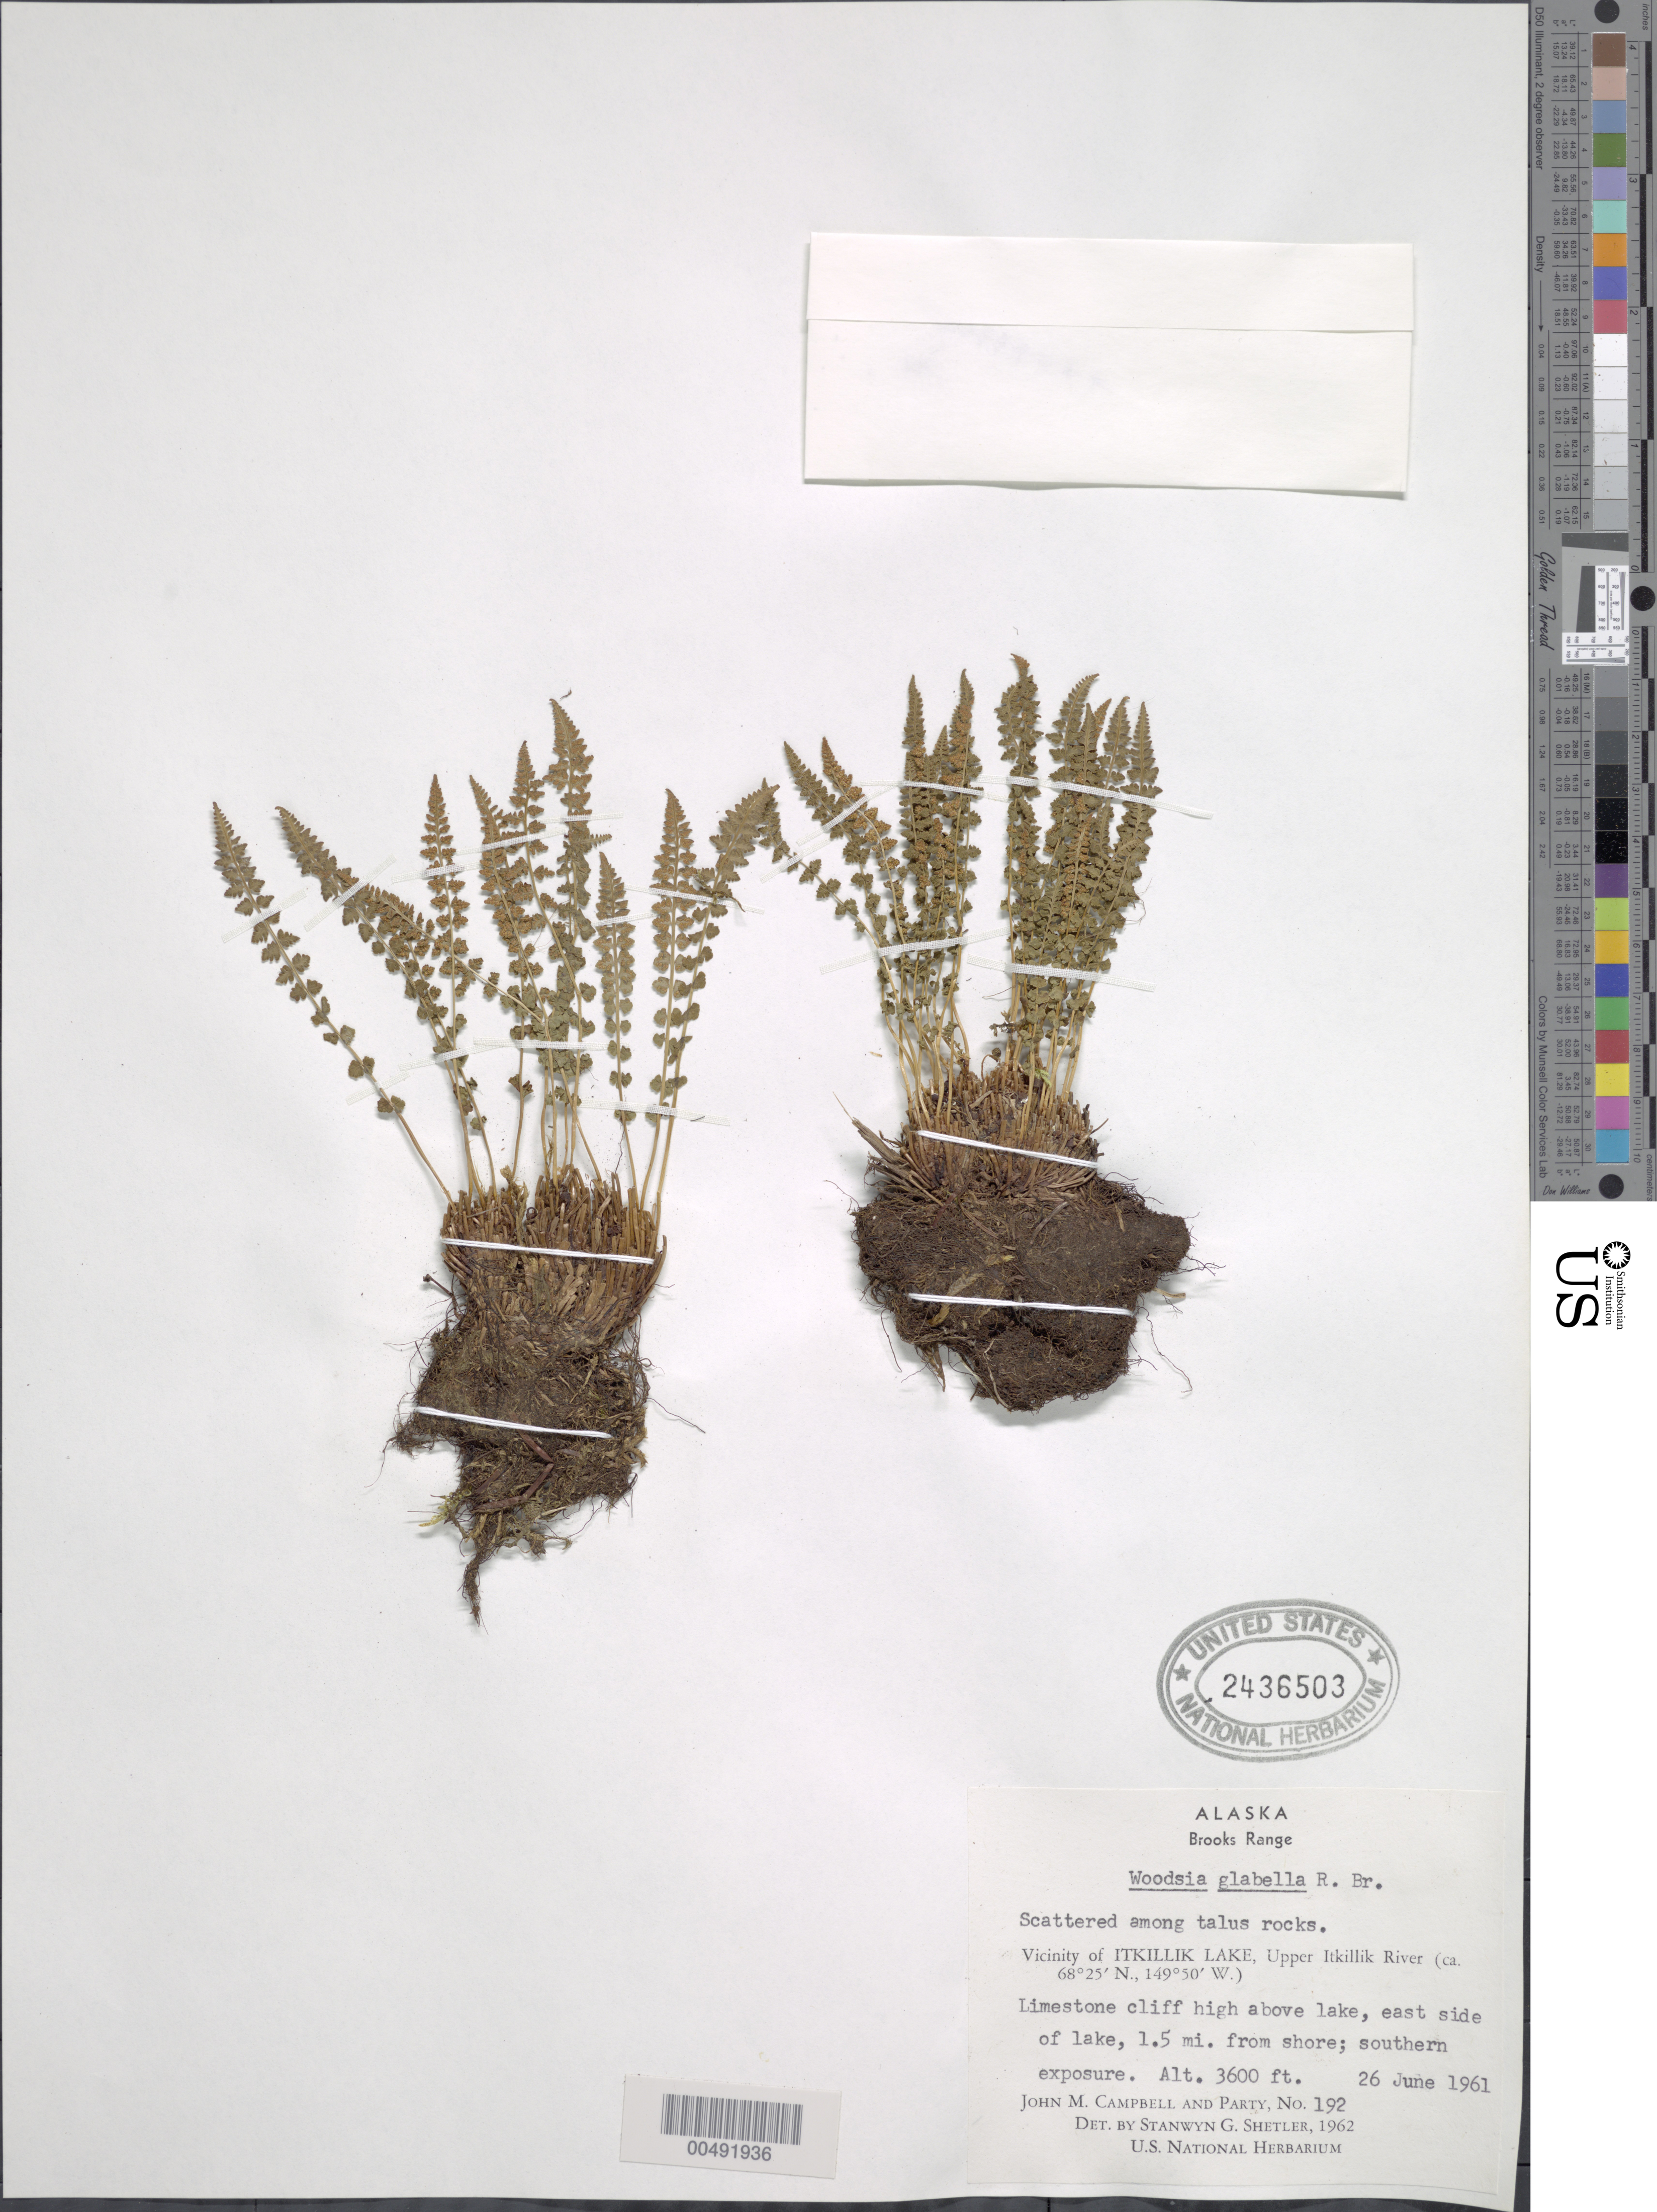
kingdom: Plantae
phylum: Tracheophyta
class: Polypodiopsida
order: Polypodiales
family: Woodsiaceae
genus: Woodsia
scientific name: Woodsia glabella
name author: R. Br.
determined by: Shetler, Stanwyn G., (US), NMNH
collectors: J. M. Campbell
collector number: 192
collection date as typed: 26 Jun 1961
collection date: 1961-06-26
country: United States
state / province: Alaska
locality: Brooks Range, Upper Itkillik River, 1.5 mi. east of Itkillik Lake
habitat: limestone cliff high above lake, southern exposure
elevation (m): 1097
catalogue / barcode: US 2436503